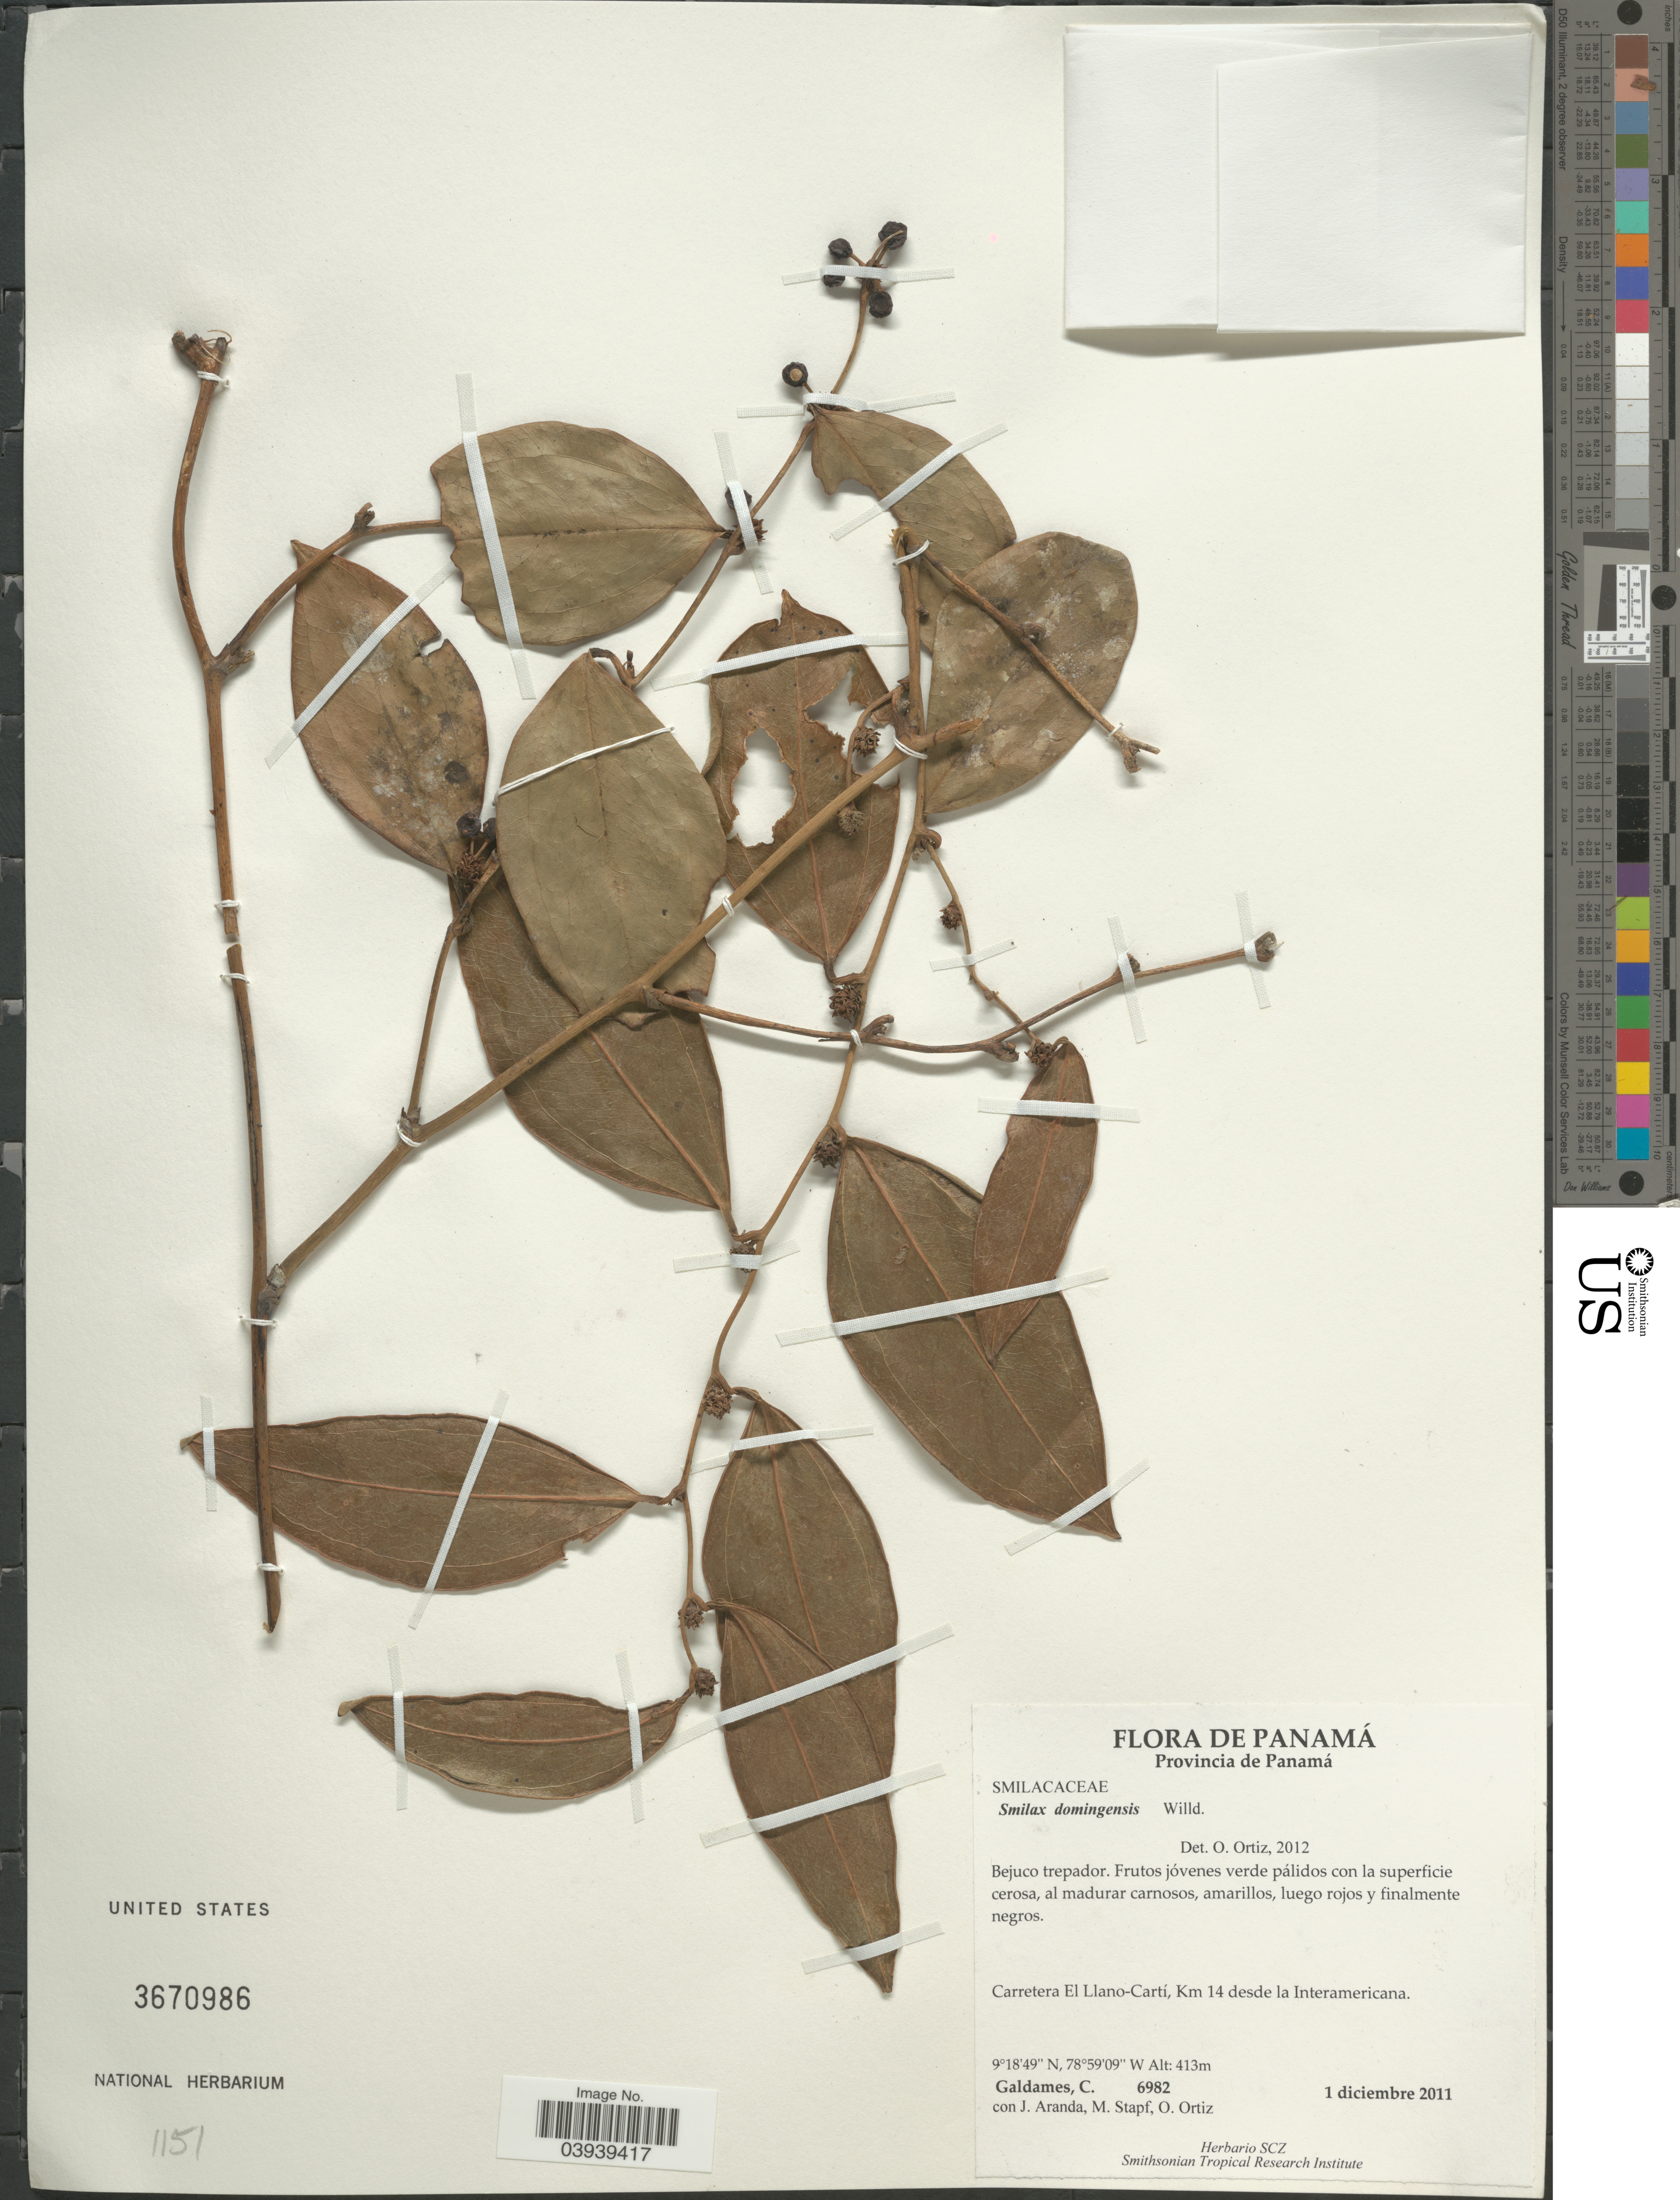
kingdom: Plantae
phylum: Tracheophyta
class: Liliopsida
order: Liliales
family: Smilacaceae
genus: Smilax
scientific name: Smilax domingensis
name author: Willd.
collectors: C. Galdames, J. Aranda, M. Stapf & O. O. Ortiz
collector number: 6982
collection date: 2011-12-01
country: Panama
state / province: Panamá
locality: Carretera El Llano-Cartí, Km 14 desde la Interamericana.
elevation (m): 413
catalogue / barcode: US 3670986